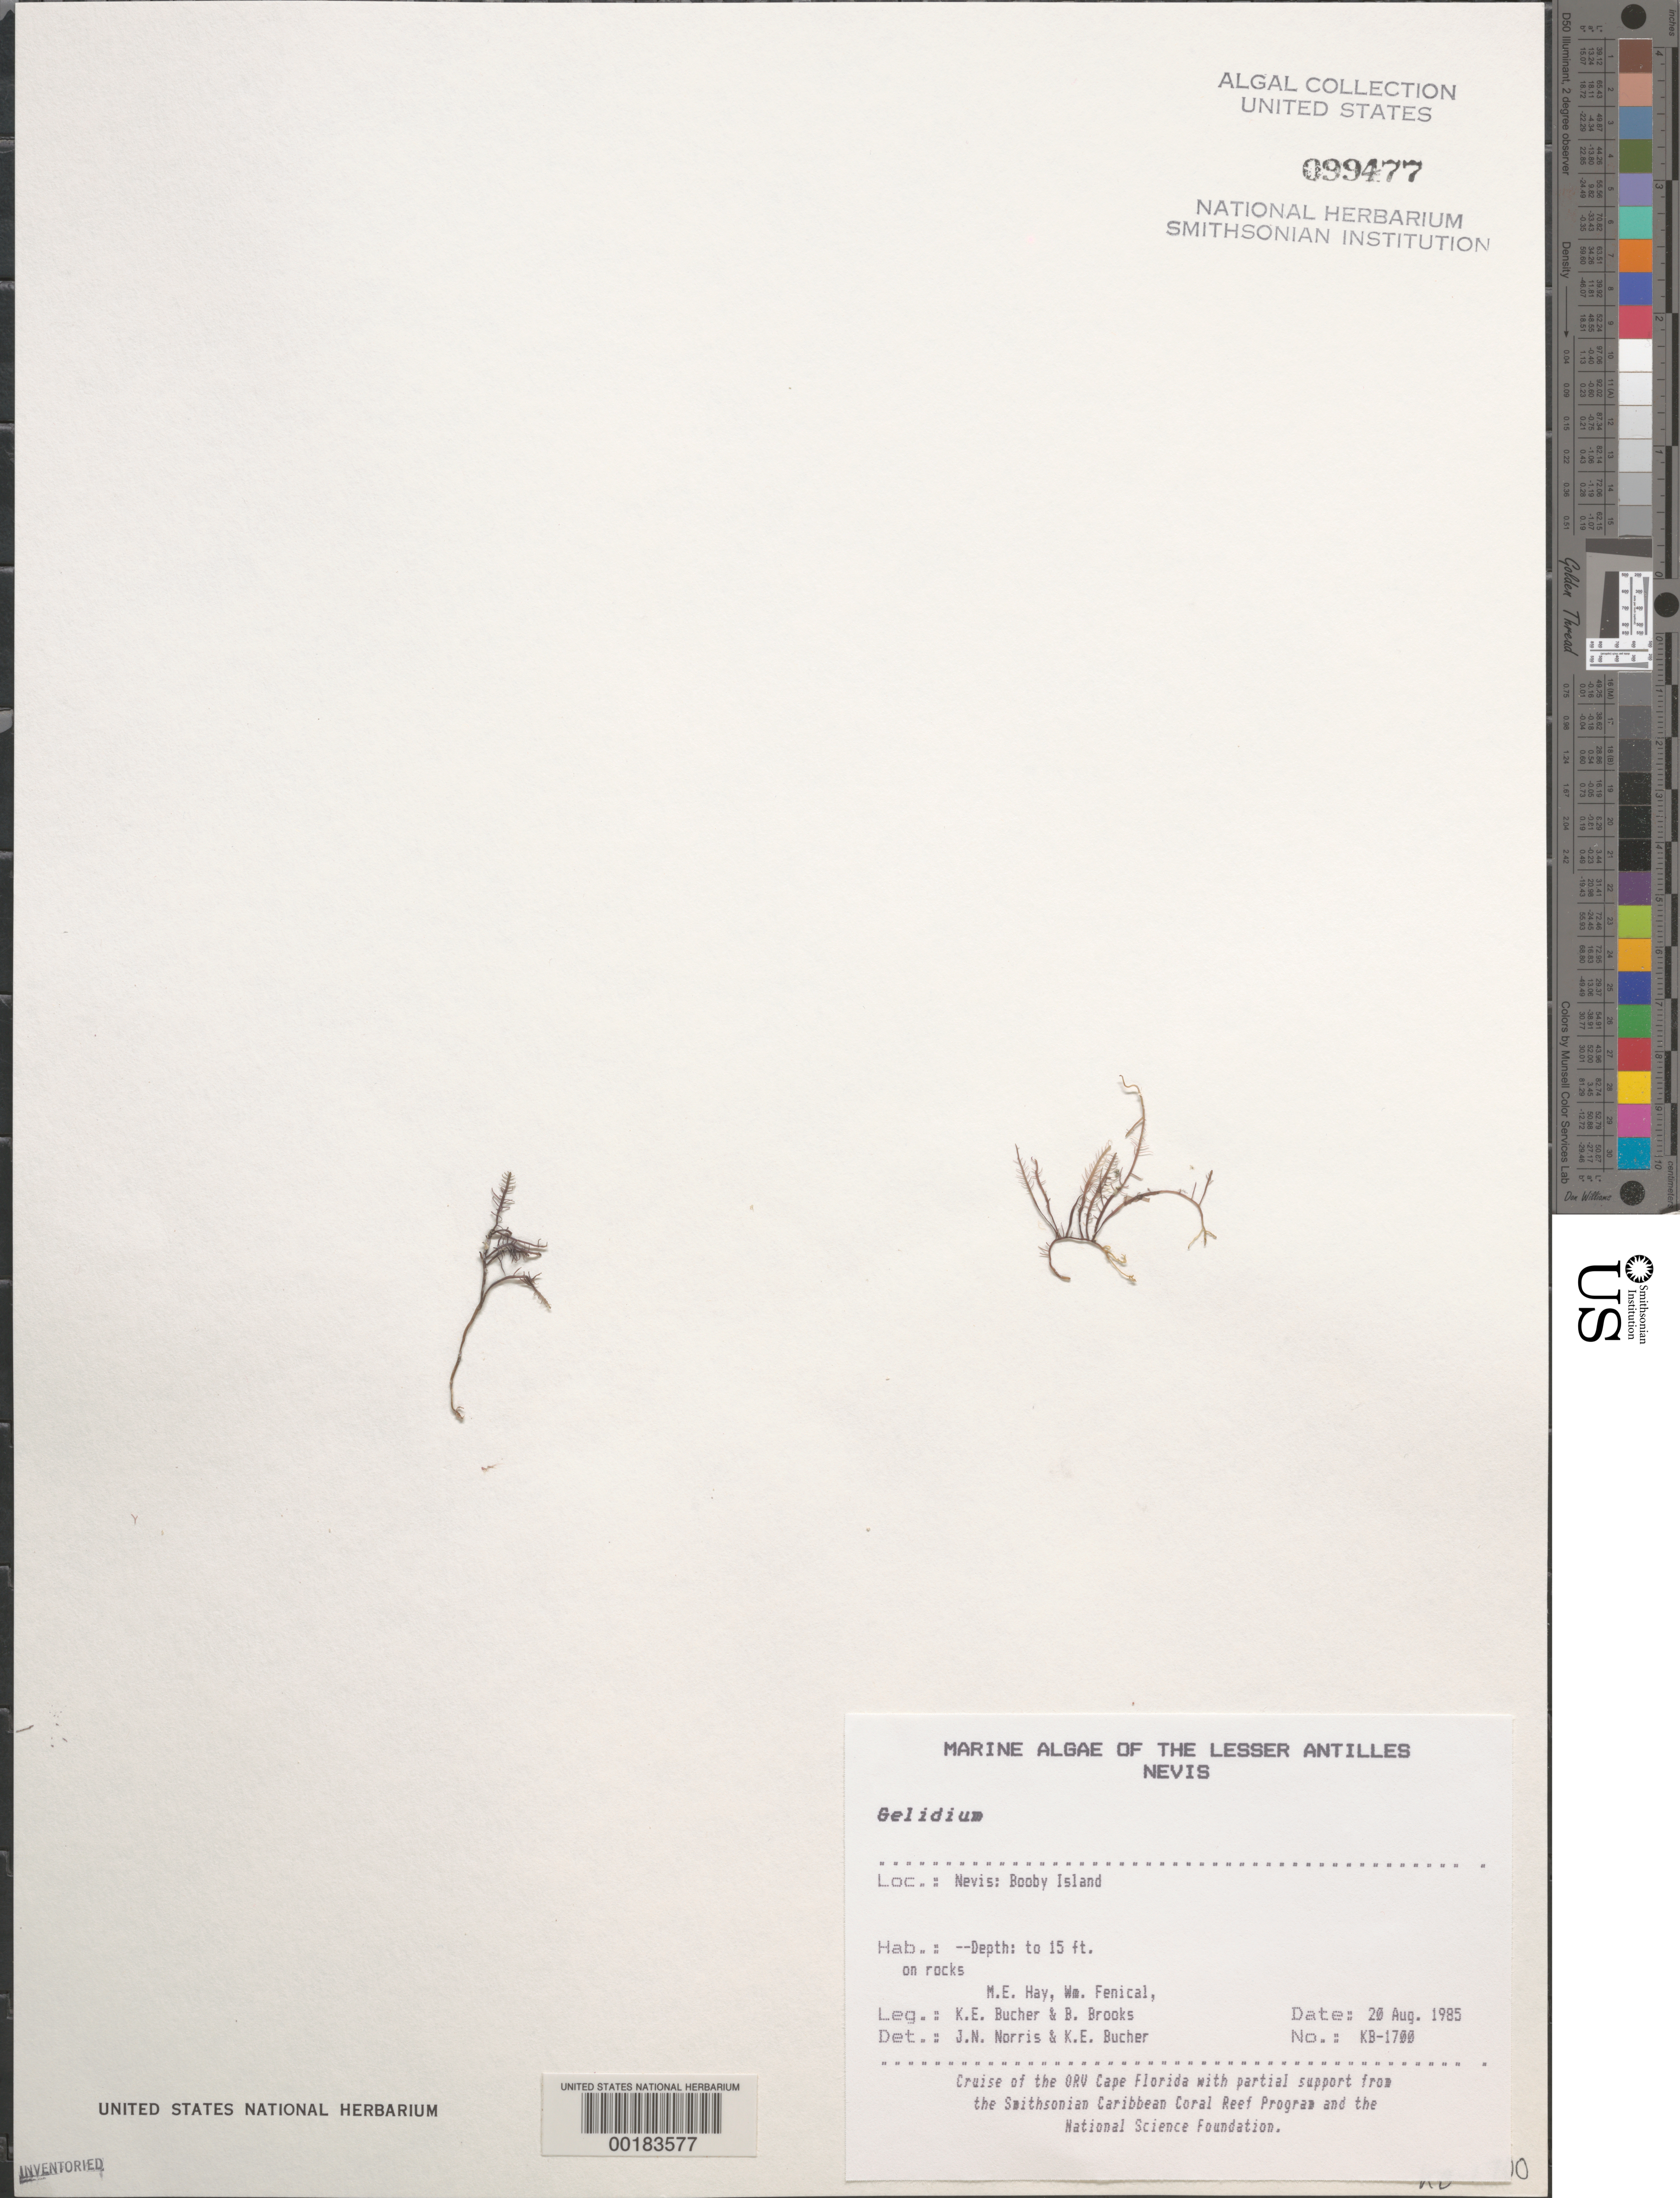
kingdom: Plantae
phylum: Rhodophyta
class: Florideophyceae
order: Gelidiales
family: Gelidiaceae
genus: Gelidium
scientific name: Gelidium sp.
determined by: Norris, J. N.; Bucher, K. E.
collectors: K. E. Bucher & B. Brooks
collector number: Kb-1700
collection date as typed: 20 Aug 1985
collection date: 1985-08-20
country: St. Christopher-Nevis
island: Nevis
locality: Booby Island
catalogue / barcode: US 99477